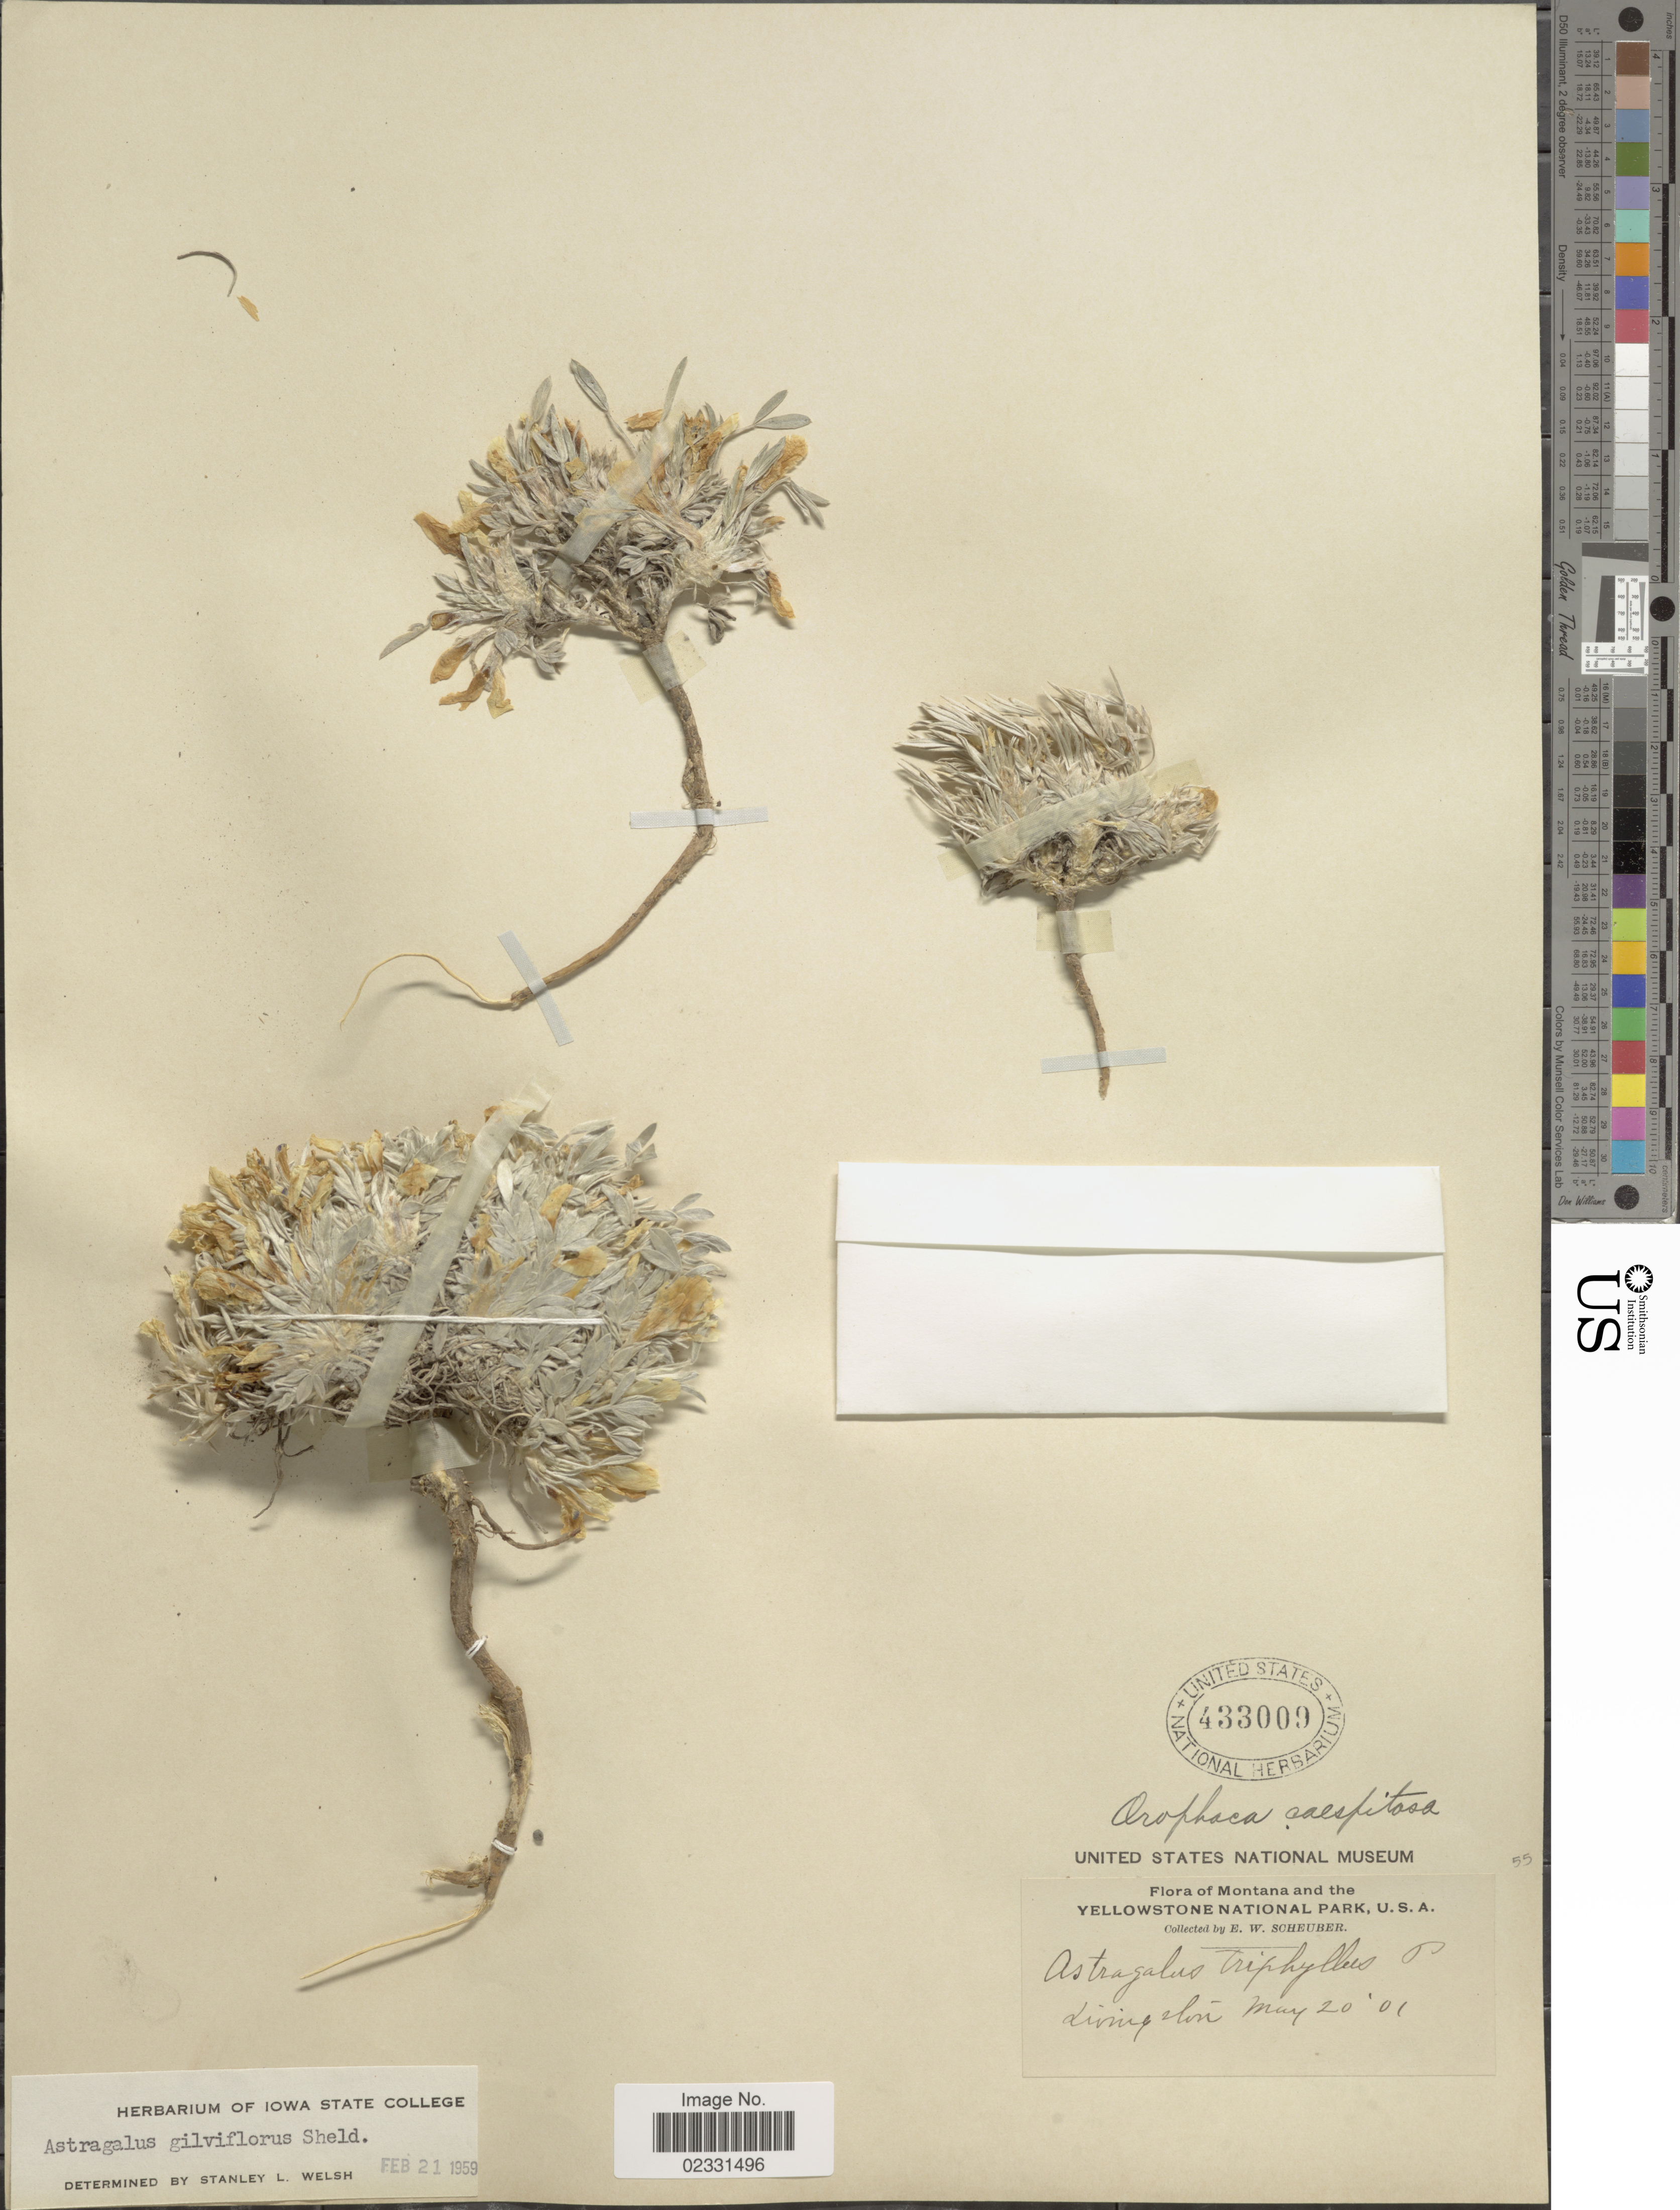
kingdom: Plantae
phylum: Tracheophyta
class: Magnoliopsida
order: Fabales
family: Fabaceae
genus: Astragalus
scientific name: Astragalus gilviflorus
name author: E. Sheld.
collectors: E. Scheuber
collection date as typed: Transcribed d/m/y: 20/5/1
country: United States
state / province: Montana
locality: Montana and the Yellowstone National Park, Livington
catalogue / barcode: US 433009